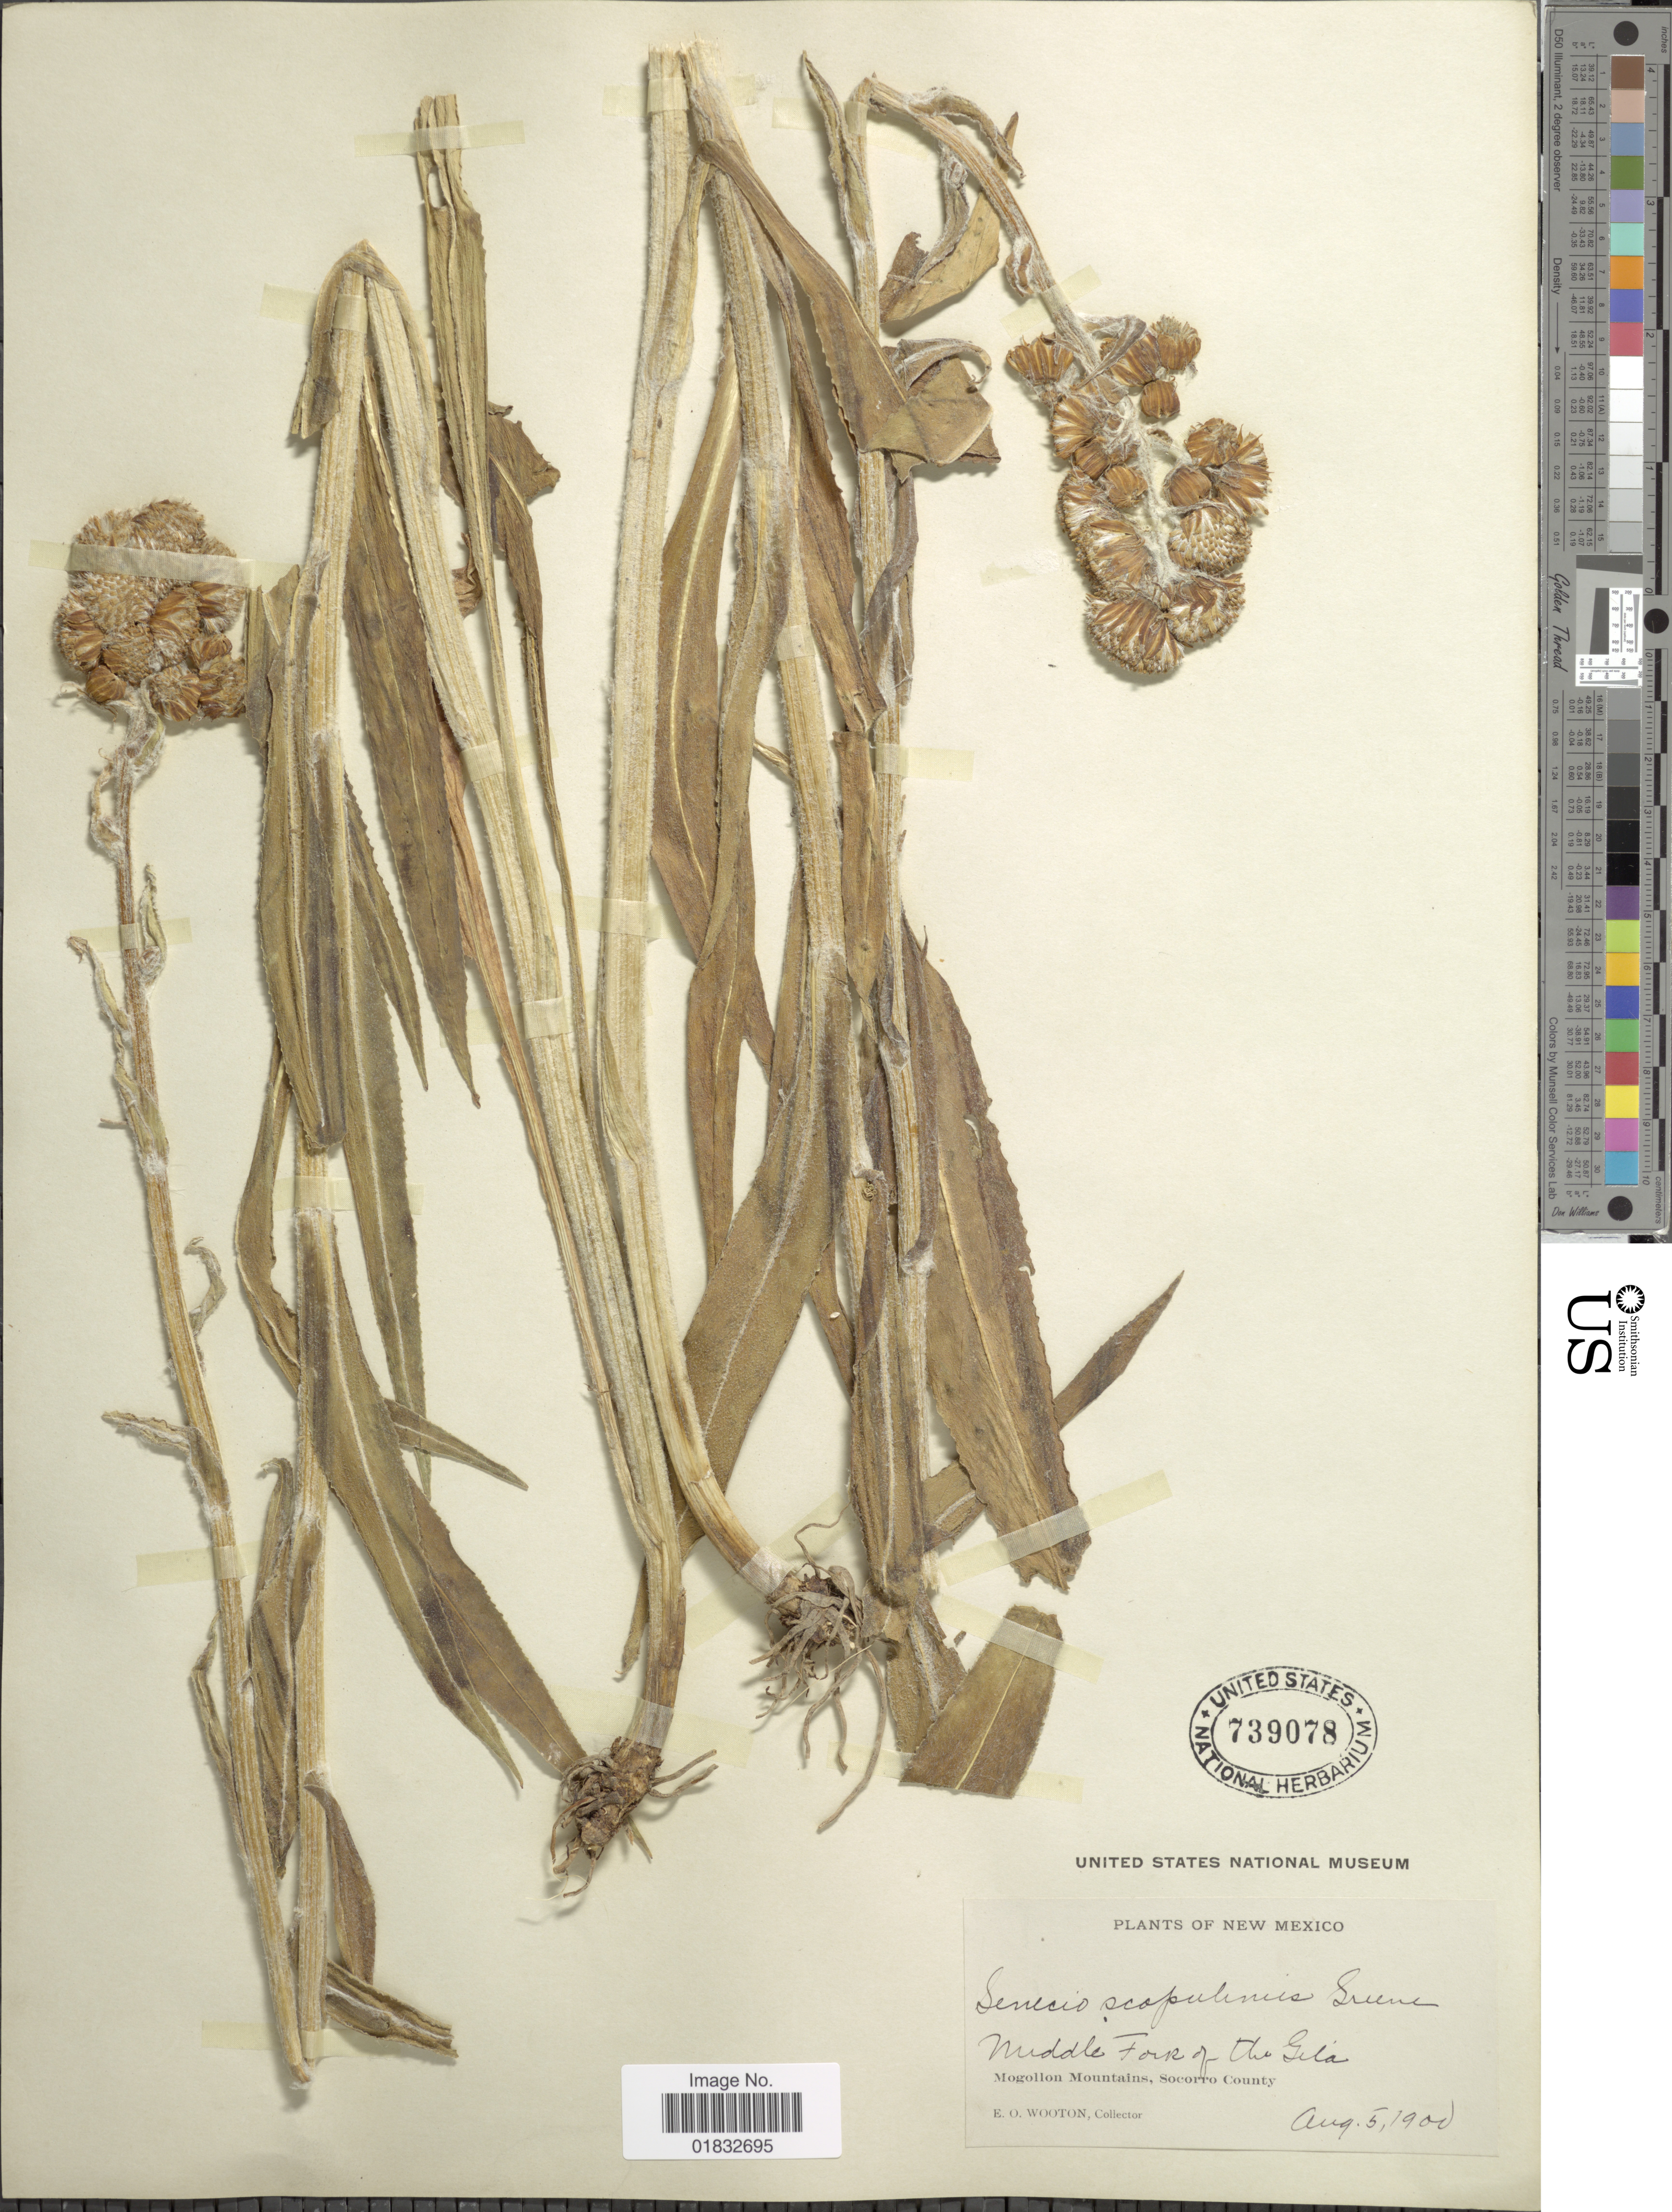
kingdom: Plantae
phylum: Tracheophyta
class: Magnoliopsida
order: Asterales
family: Asteraceae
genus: Senecio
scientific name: Senecio bigelovii var. hallii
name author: A. Gray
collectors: E. O. Wooton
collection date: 1900-08-05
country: United States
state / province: New Mexico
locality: Middle Fork of the Gila, Mogollon Mountains, Socorro County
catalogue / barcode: US 739078